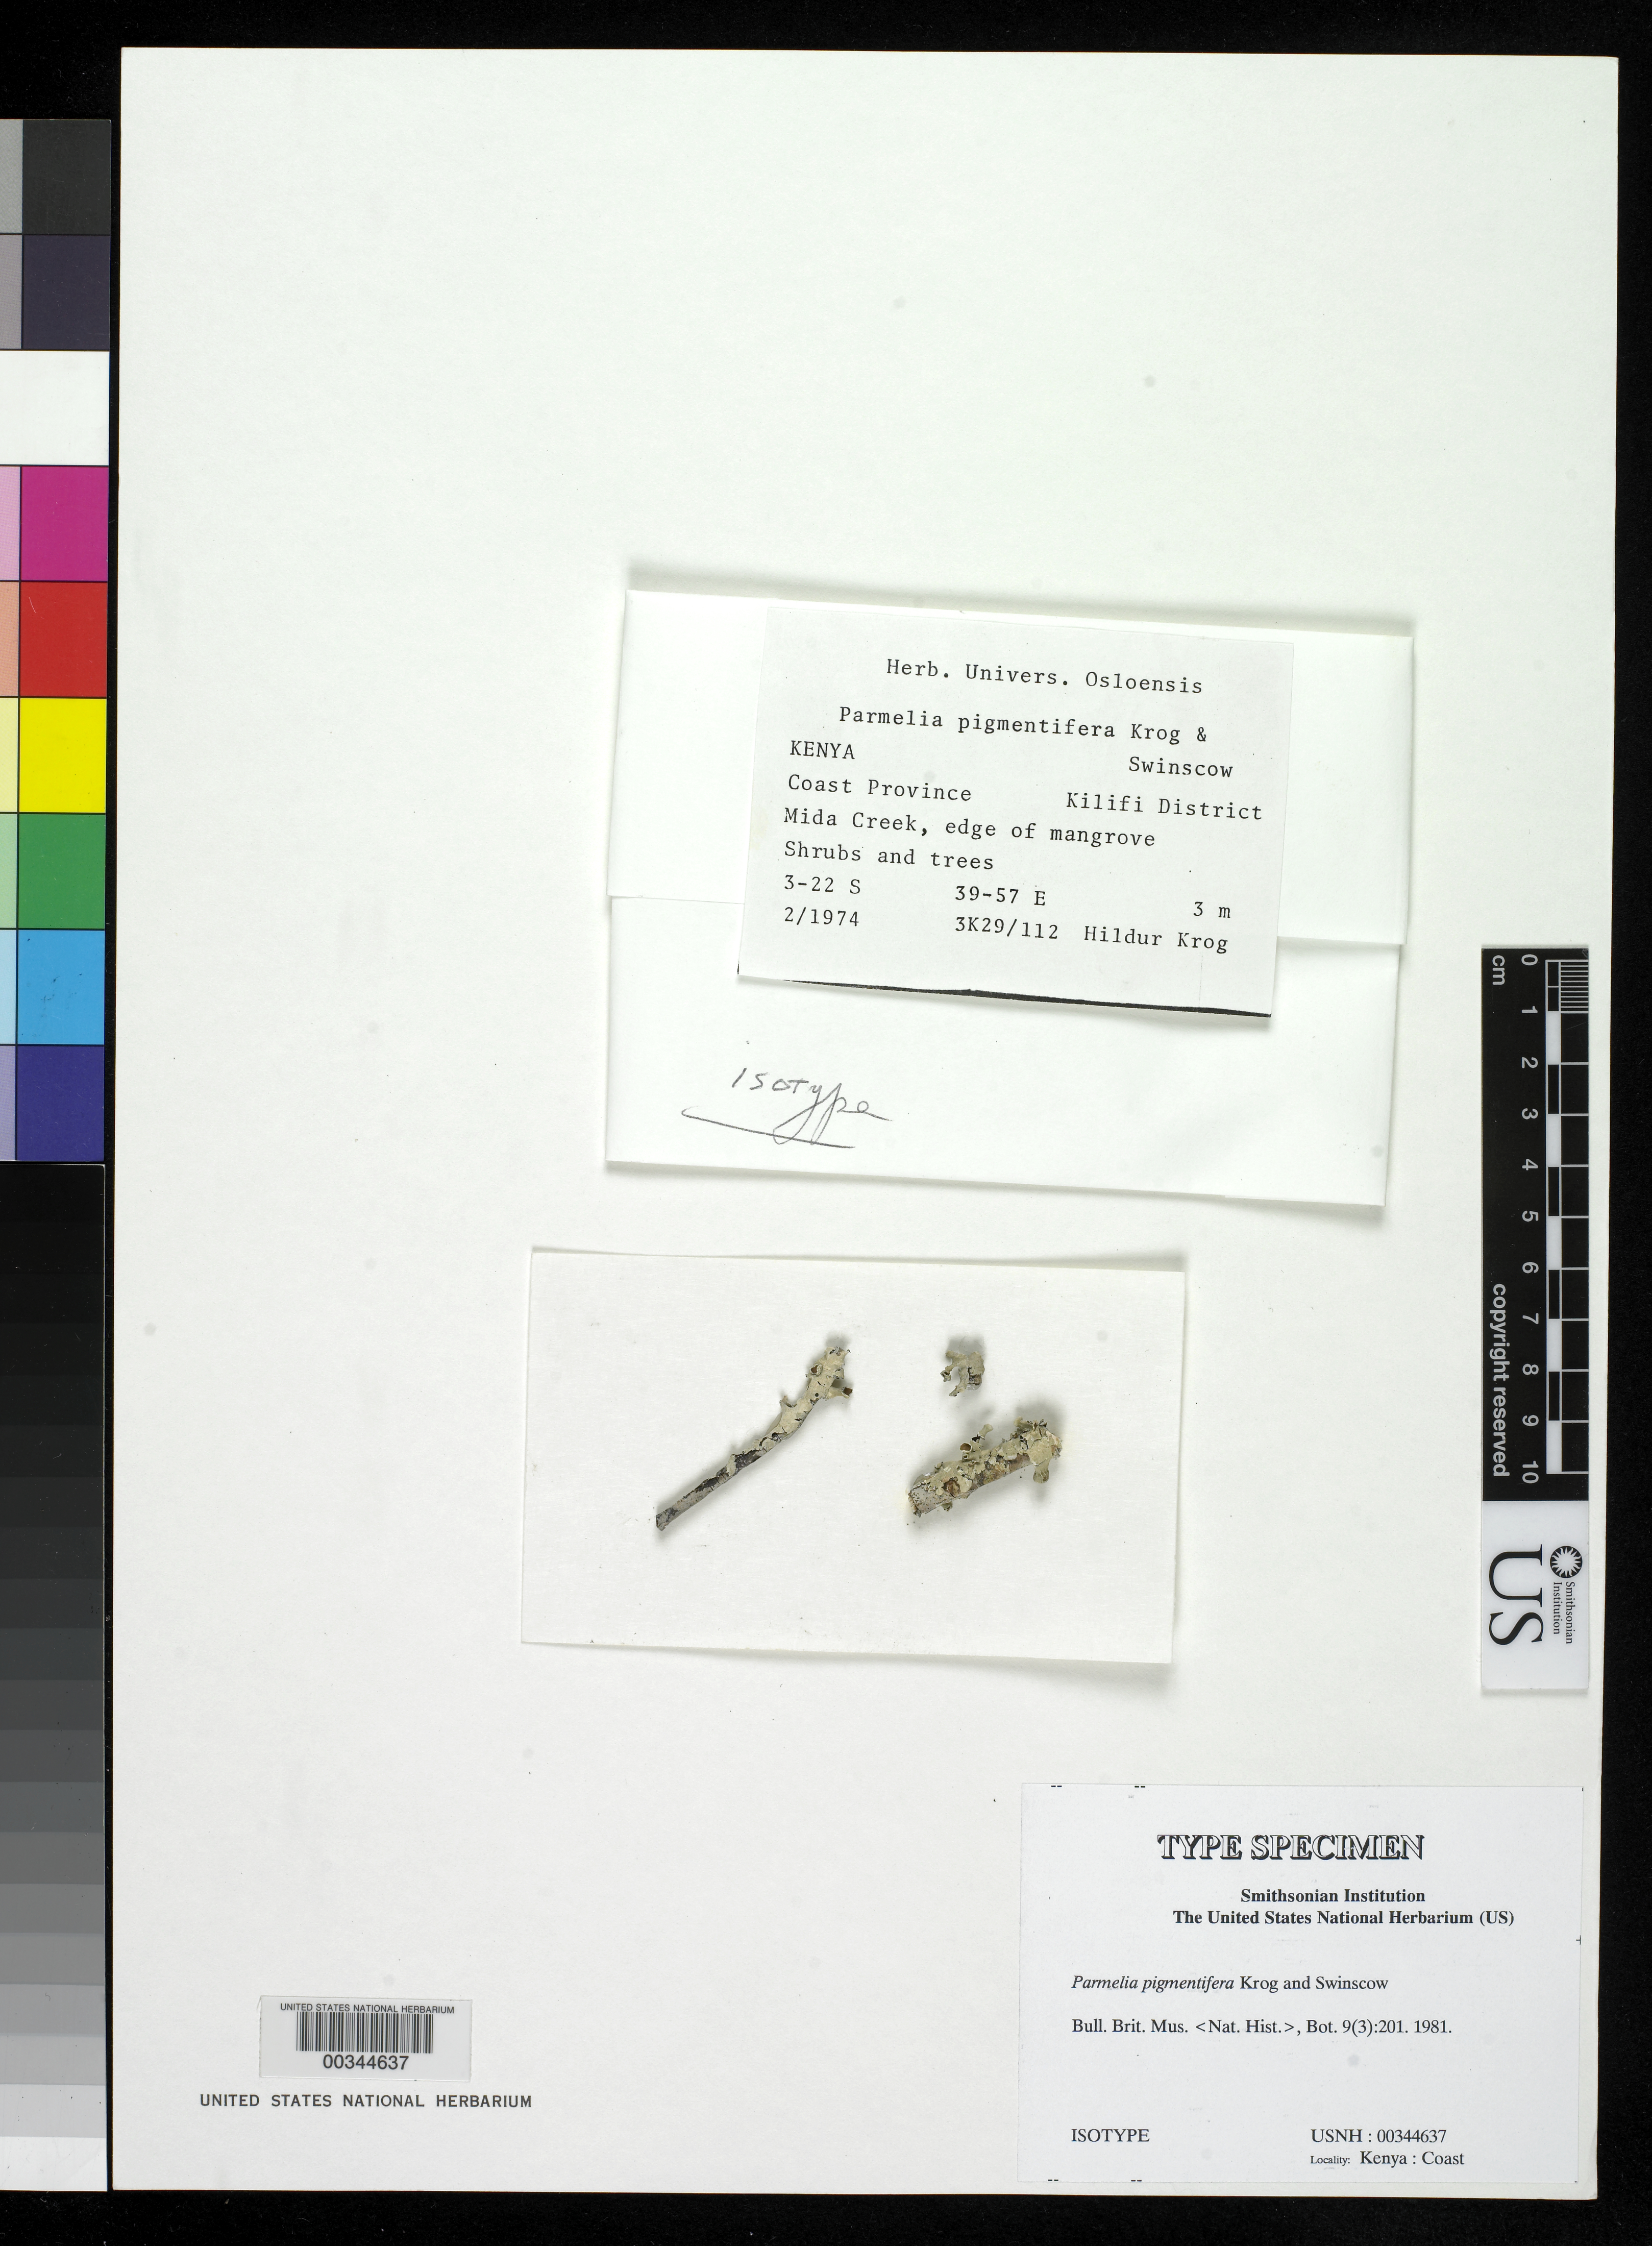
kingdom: Fungi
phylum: Ascomycota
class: Lecanoromycetes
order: Lecanorales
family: Parmeliaceae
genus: Parmelia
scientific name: Parmelia pigmentifera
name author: Krog & Swinscow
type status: Isotype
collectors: H. Krog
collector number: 3k 29/112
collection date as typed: Feb 1974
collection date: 1974-02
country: Kenya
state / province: Kilifi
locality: Mida Creek, edge of mangrove.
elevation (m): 3